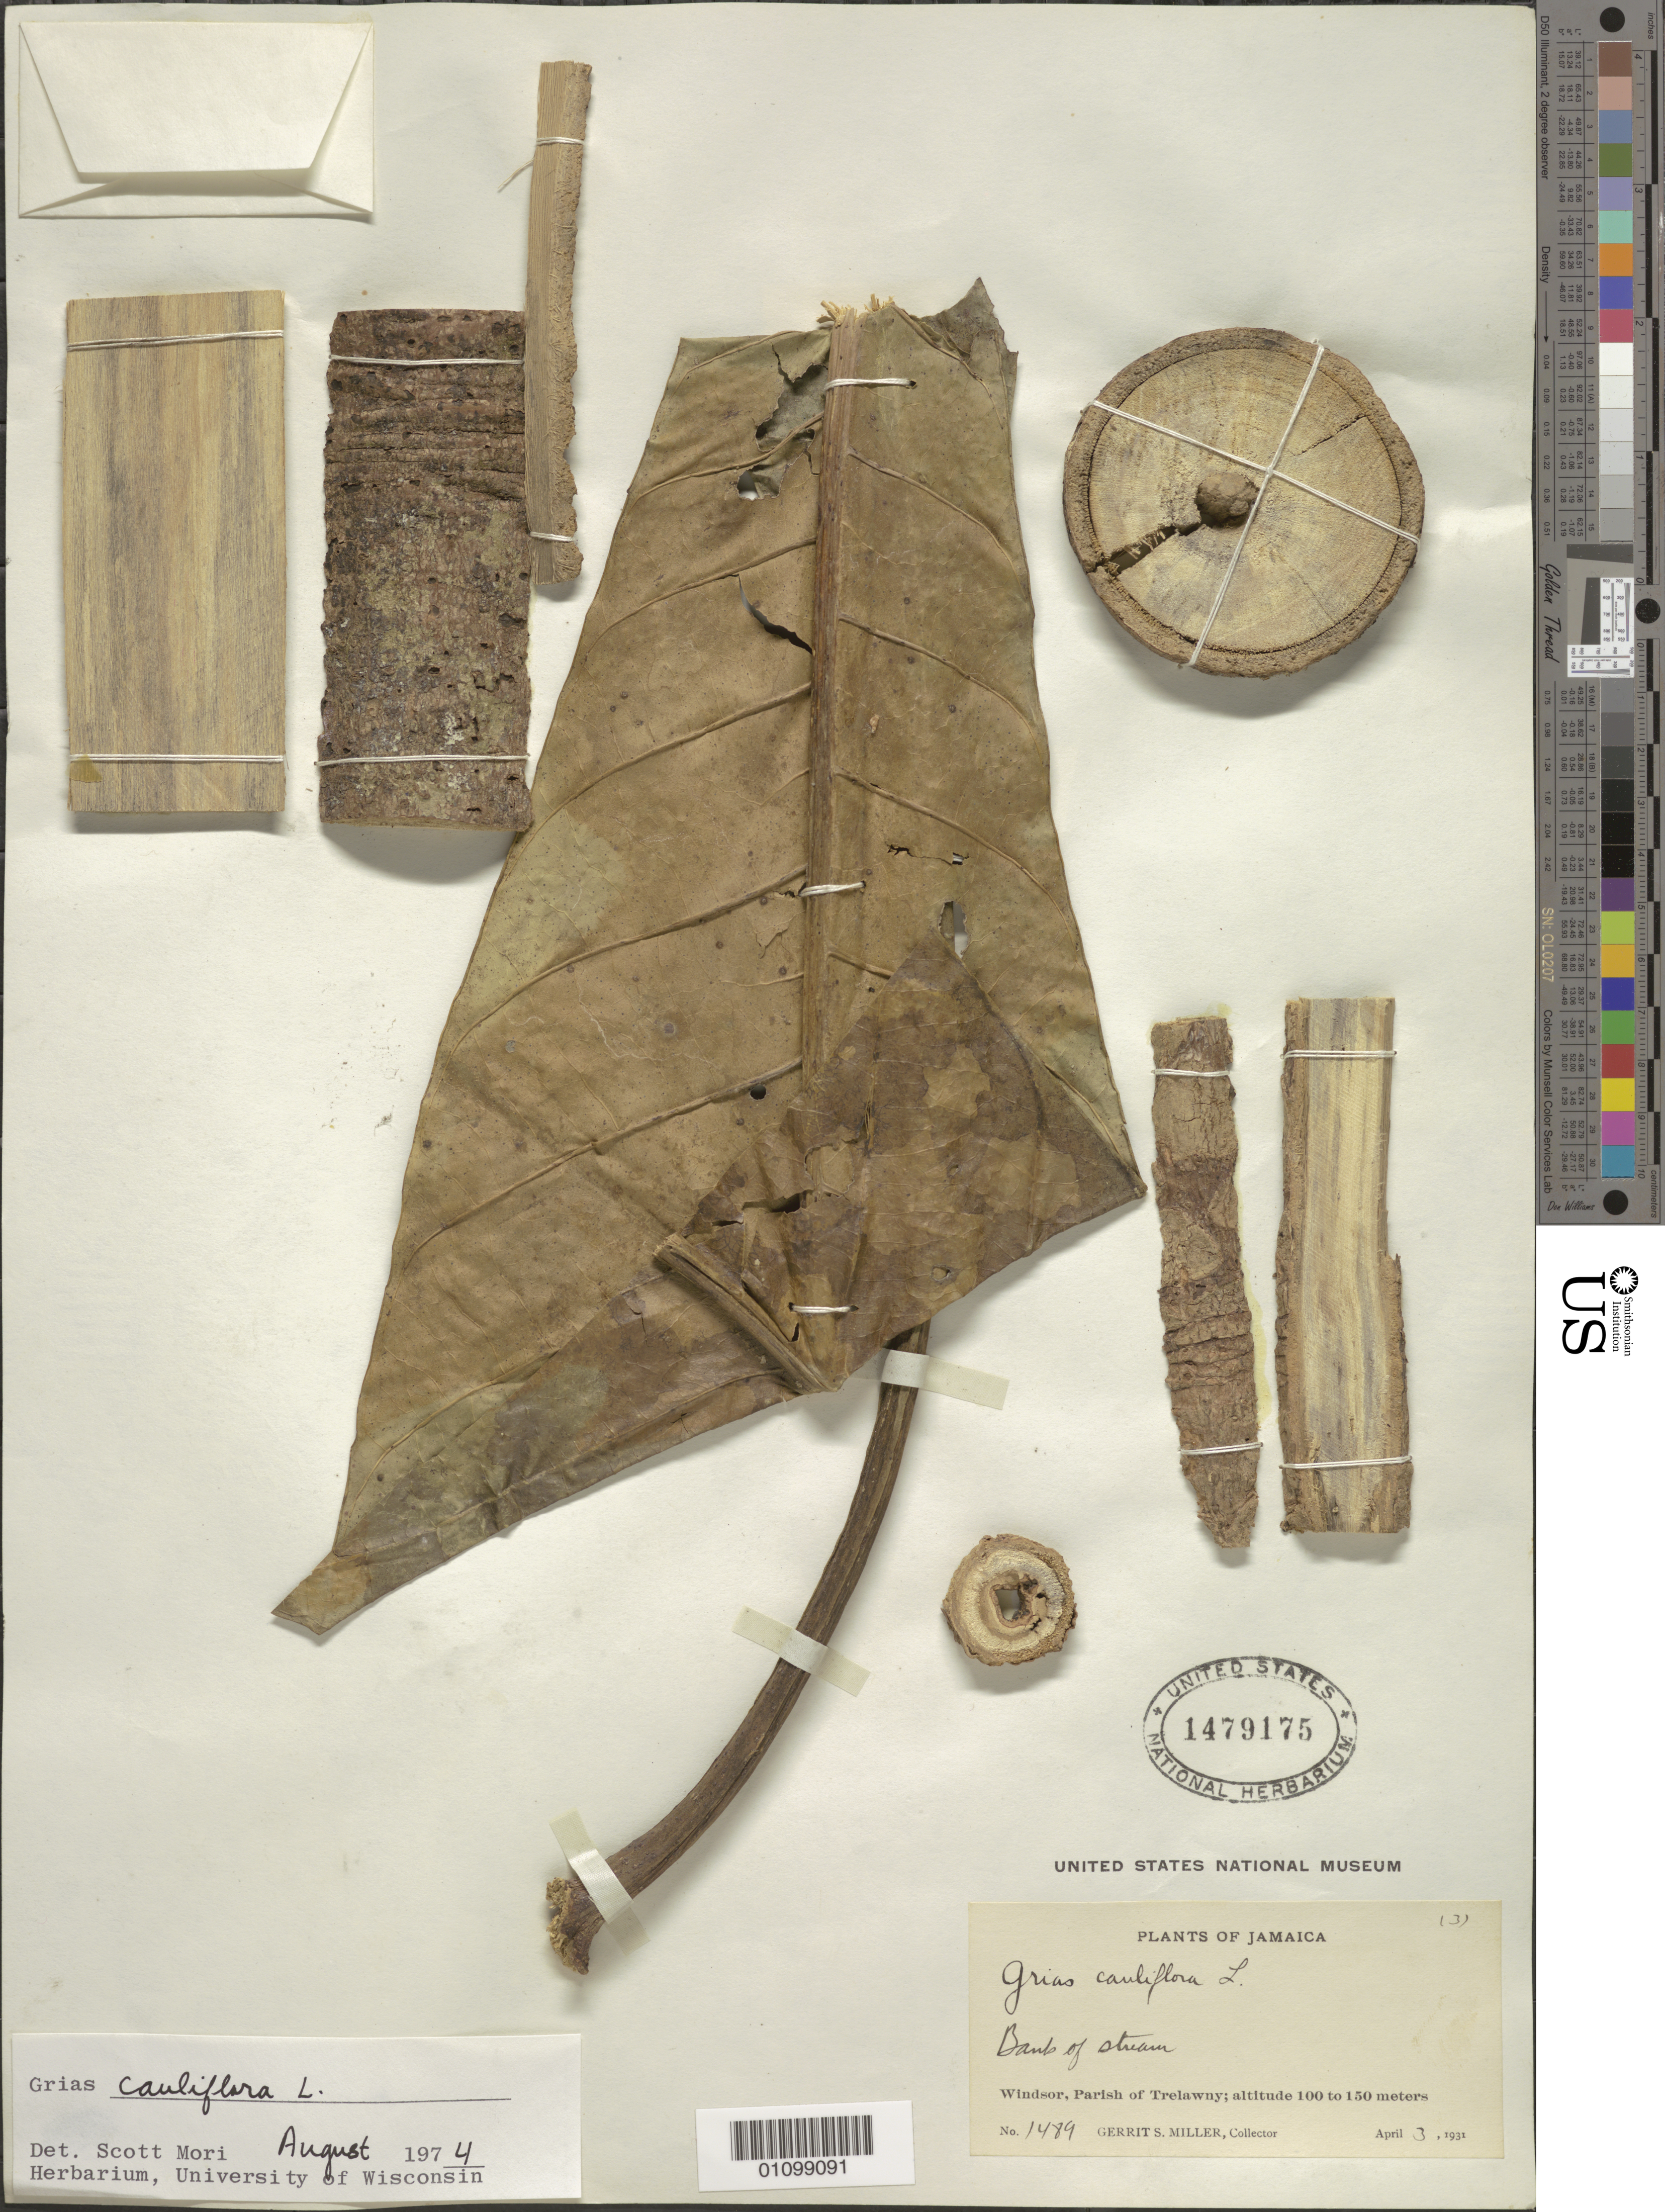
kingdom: Plantae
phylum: Tracheophyta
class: Magnoliopsida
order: Ericales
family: Lecythidaceae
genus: Grias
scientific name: Grias cauliflora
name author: L.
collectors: G. S. Miller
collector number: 1489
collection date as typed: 03 Apr 1931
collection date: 1931-04-03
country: Jamaica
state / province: Trelawny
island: Jamaica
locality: Windsor. Bank of stream.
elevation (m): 100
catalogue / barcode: US 1479175